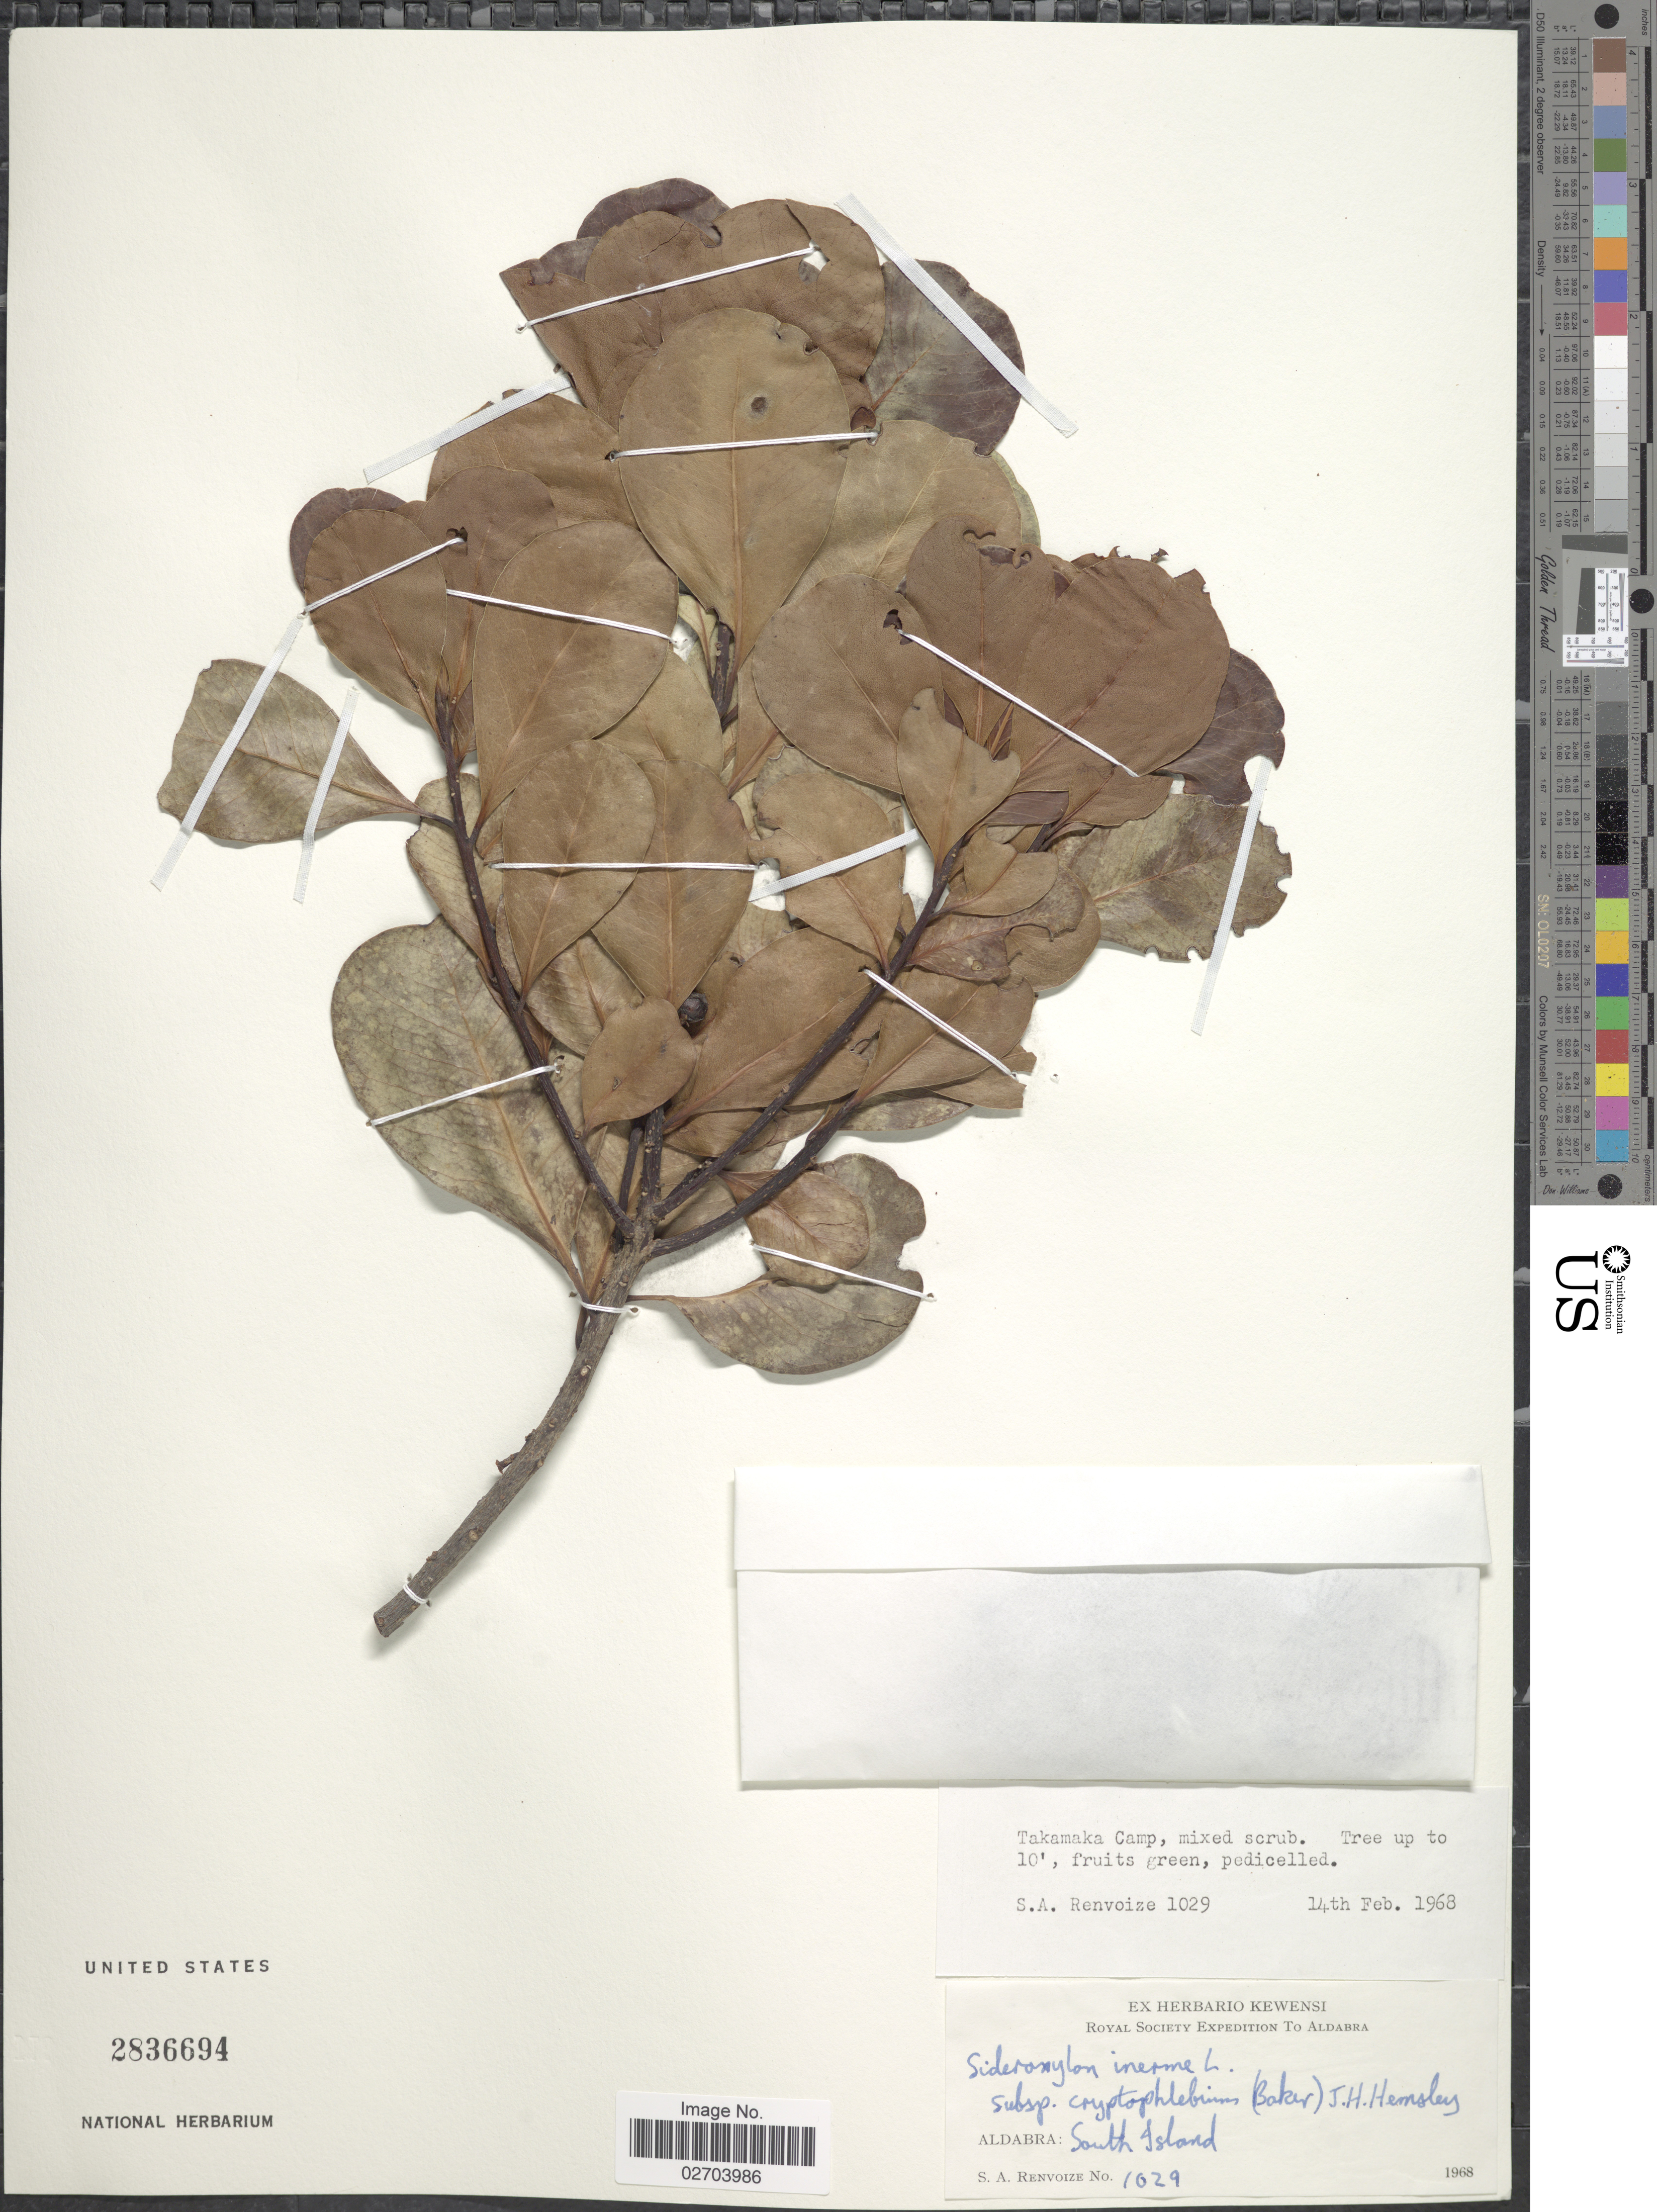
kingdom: Plantae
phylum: Tracheophyta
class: Magnoliopsida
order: Ericales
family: Sapotaceae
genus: Sideroxylon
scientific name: Sideroxylon inerme subsp. cryptophlebium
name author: (Baker) J.H. Hemsl.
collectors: S. A. Renvoize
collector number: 1029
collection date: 1968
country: Seychelles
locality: Aldabra. South Island.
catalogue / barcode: US 2836694